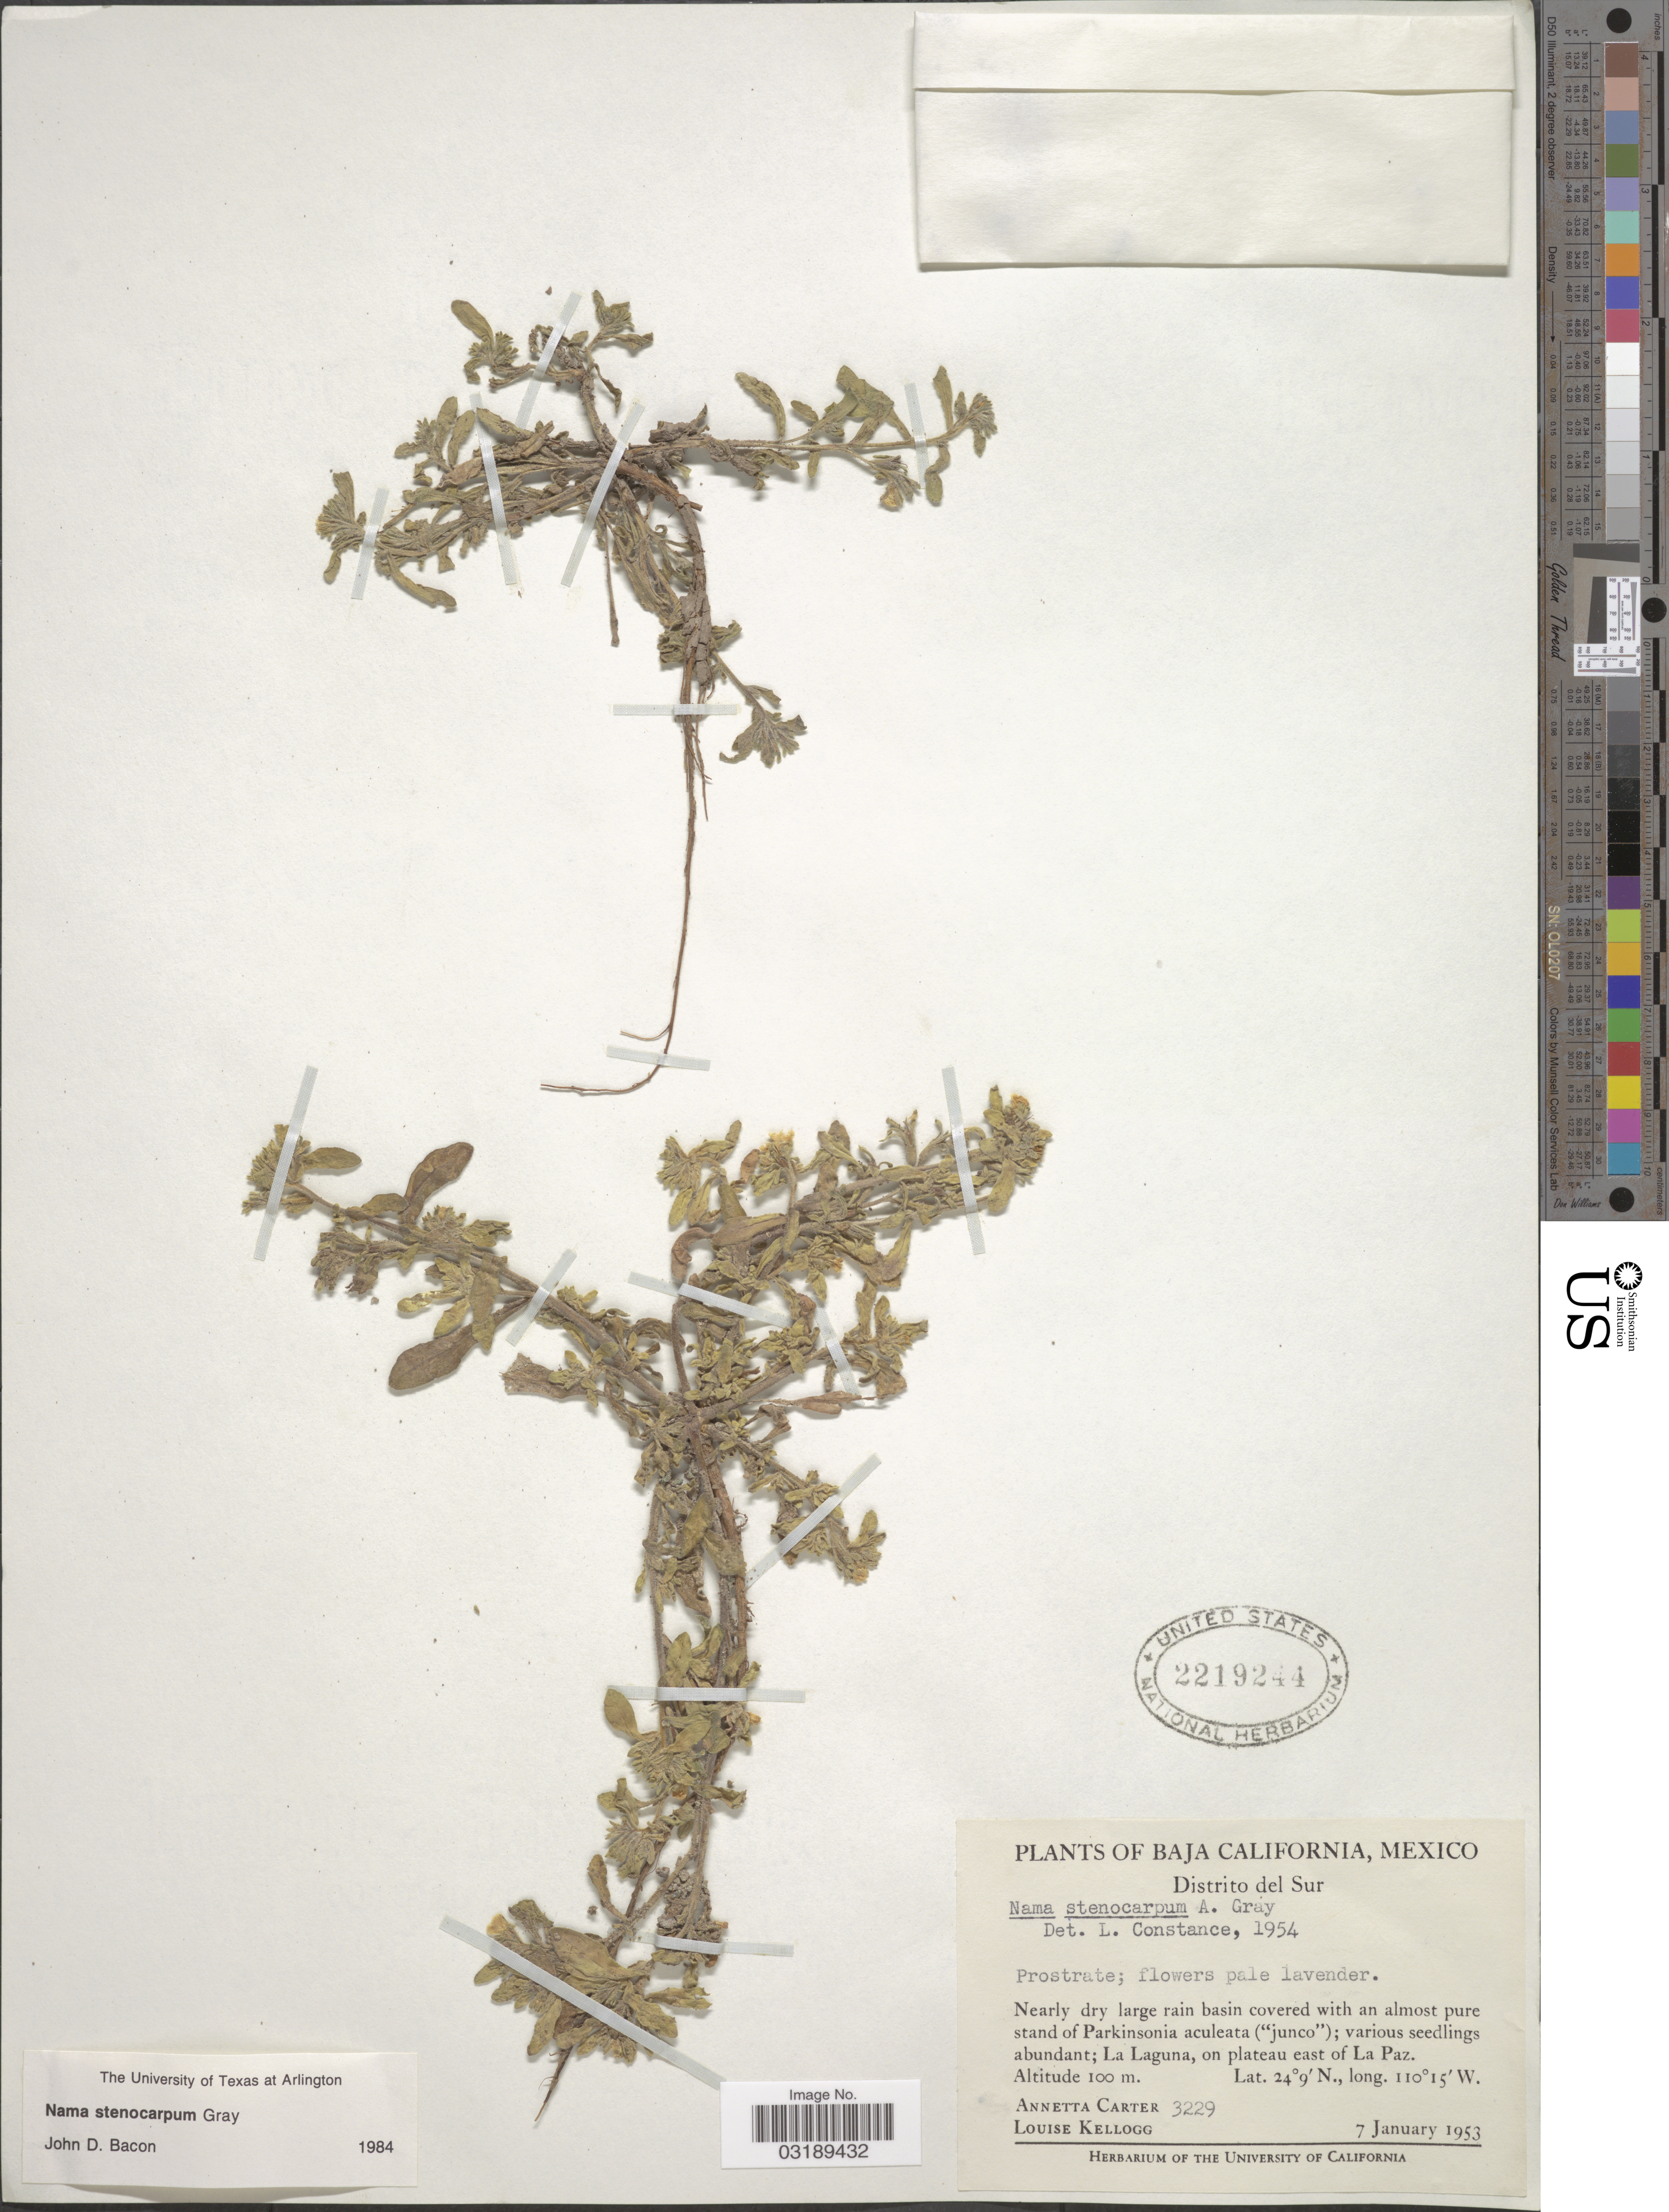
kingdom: Plantae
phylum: Tracheophyta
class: Magnoliopsida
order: Boraginales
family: Namaceae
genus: Nama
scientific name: Nama stenocarpum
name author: A. Gray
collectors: A. Carter & L. Kellogg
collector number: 3229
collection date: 1953-01-07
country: Mexico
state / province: Baja California Sur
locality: Distrito del Sur, La Laguna, on plateau east of La Paz.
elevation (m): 100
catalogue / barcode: US 2219244